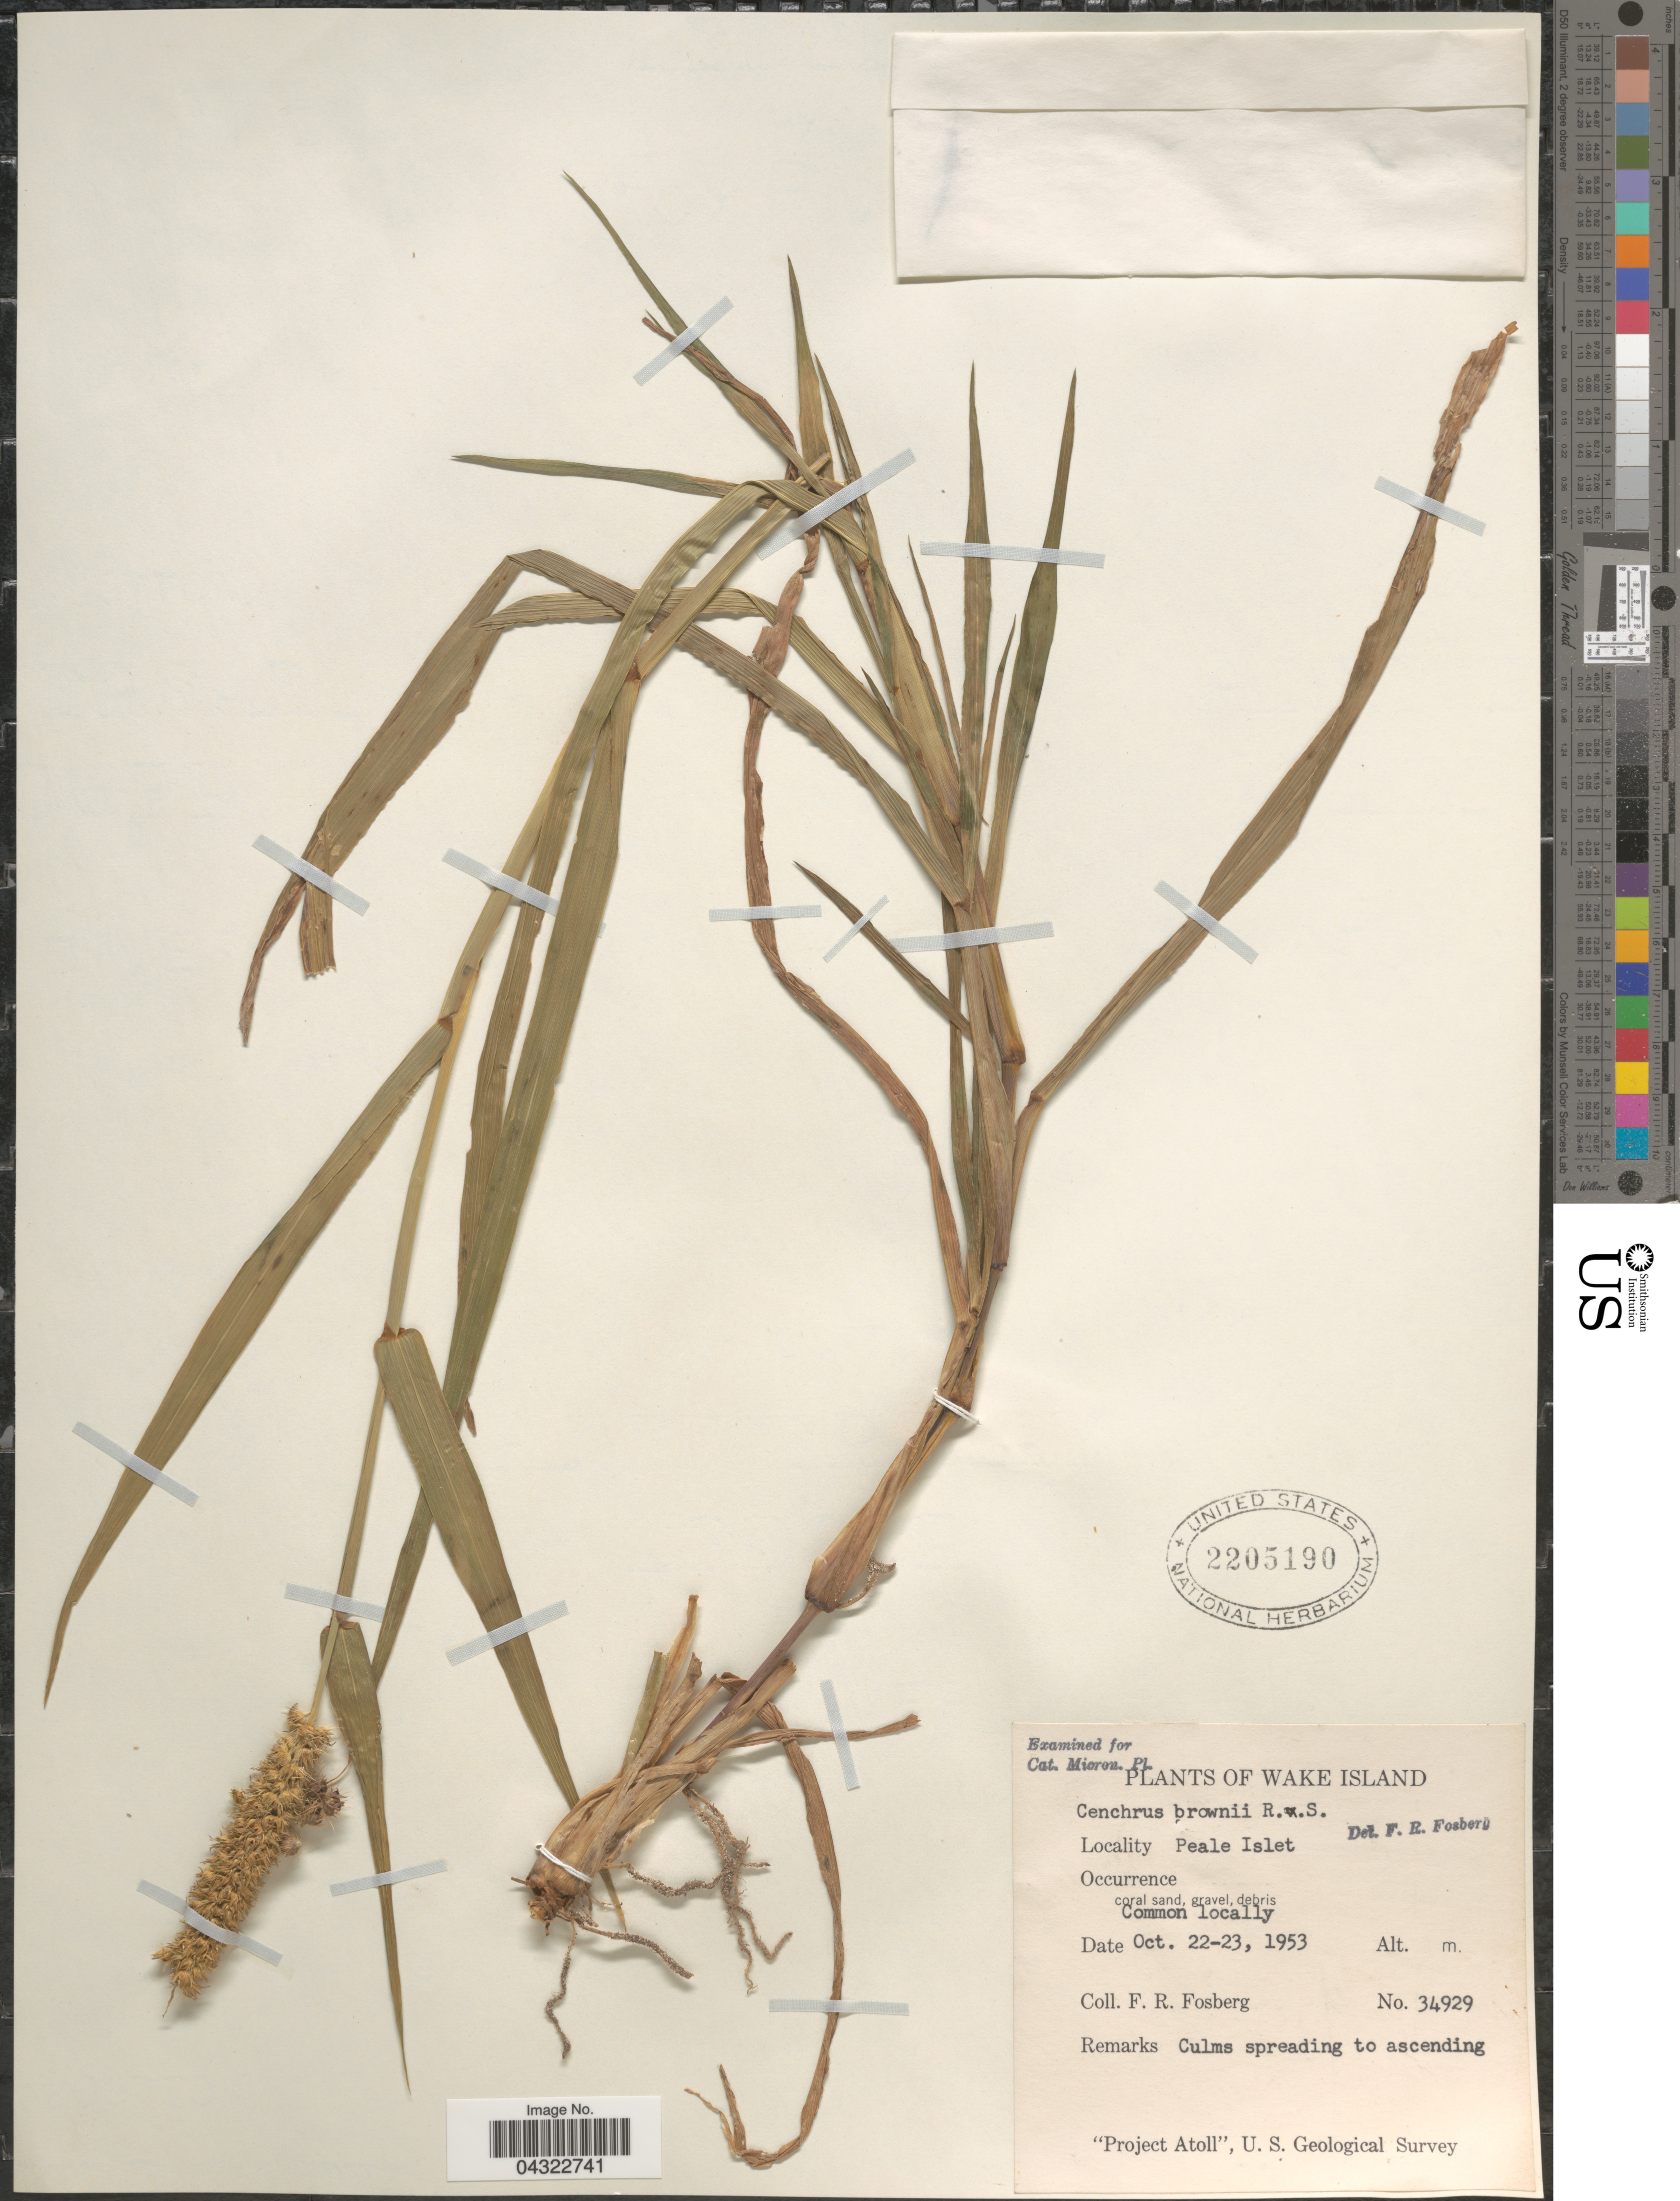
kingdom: Plantae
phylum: Tracheophyta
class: Liliopsida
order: Poales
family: Poaceae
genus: Cenchrus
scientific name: Cenchrus brownii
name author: Roem. & Schult.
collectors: F. R. Fosberg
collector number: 34929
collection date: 1953-10-22/1953-10-23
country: U.S. Administered Pacific Islands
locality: Wake Island. Peale Islet. "Project Atoll", U.S. Geological Survey.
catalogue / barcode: US 2205190